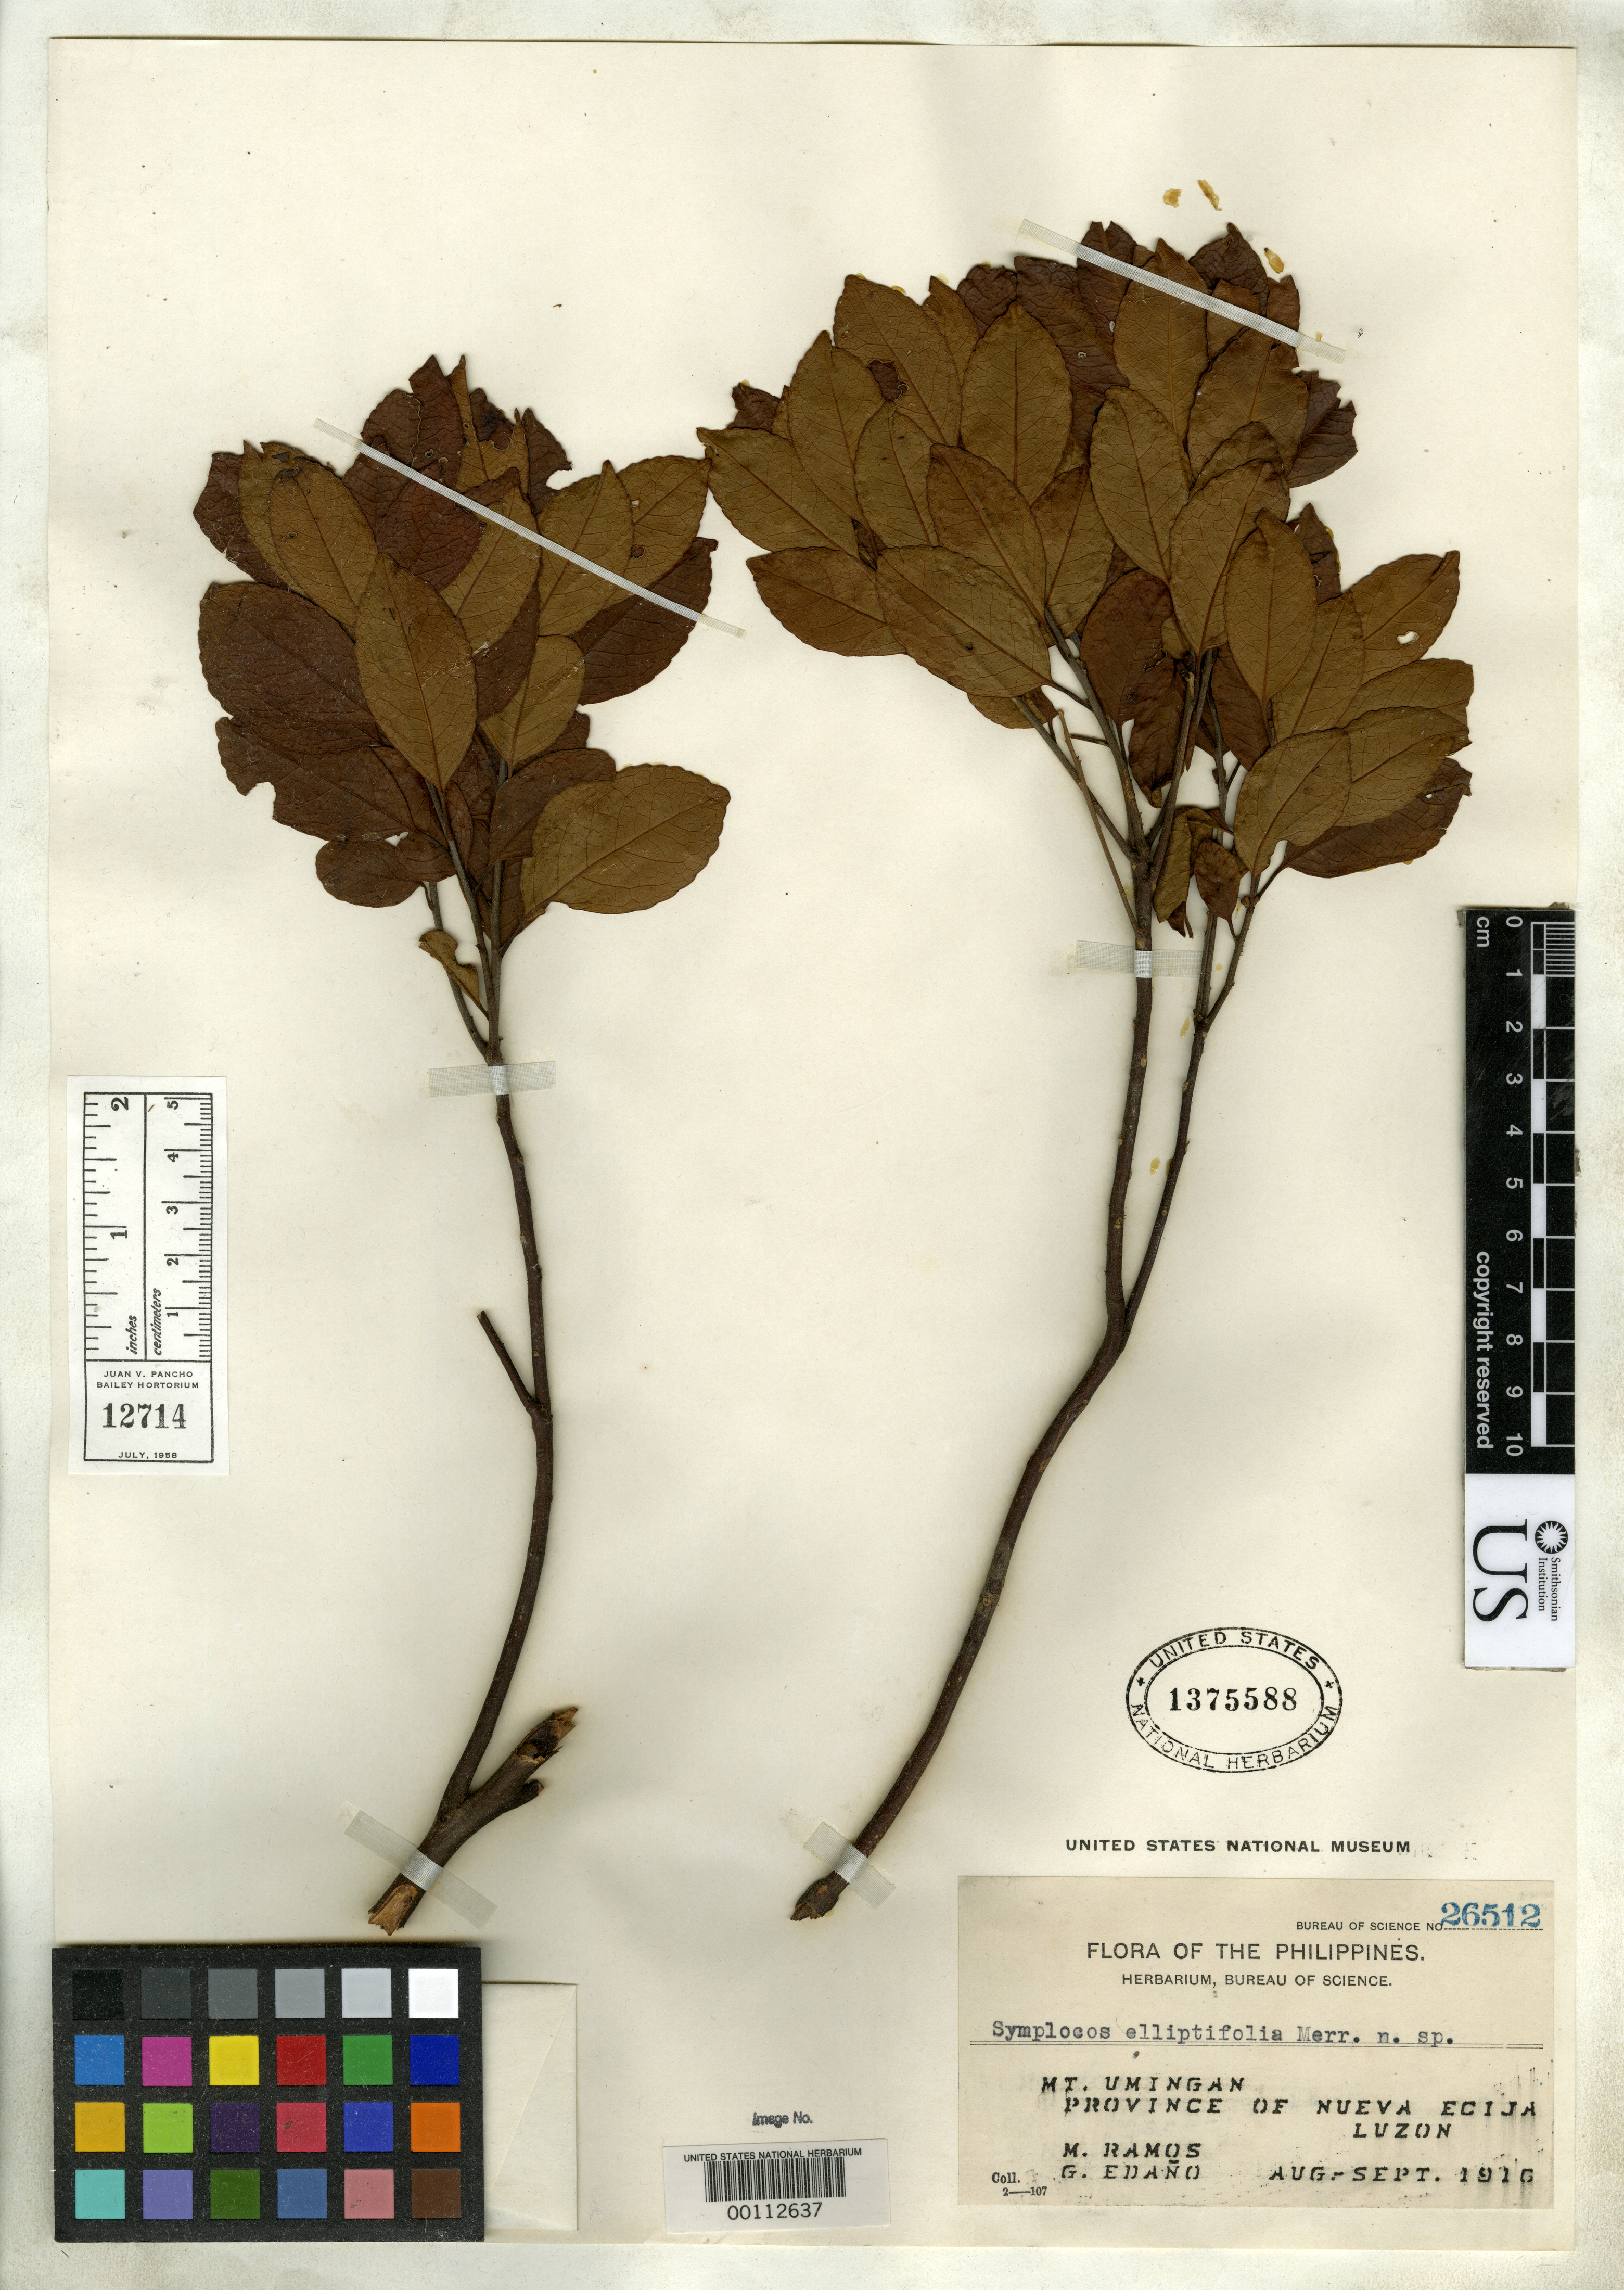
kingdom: Plantae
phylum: Tracheophyta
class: Magnoliopsida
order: Ericales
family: Symplocaceae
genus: Symplocos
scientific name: Symplocos elliptifolia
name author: Merr.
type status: Isotype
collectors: M. Ramos & G. E. Edaño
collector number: Bur. Sci. 26512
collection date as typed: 06 Sep 1916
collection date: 1916-09-06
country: Philippines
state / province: Central Luzon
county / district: Nueva Ecija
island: Luzon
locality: Mt. Umingan.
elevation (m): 300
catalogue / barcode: US 1375588